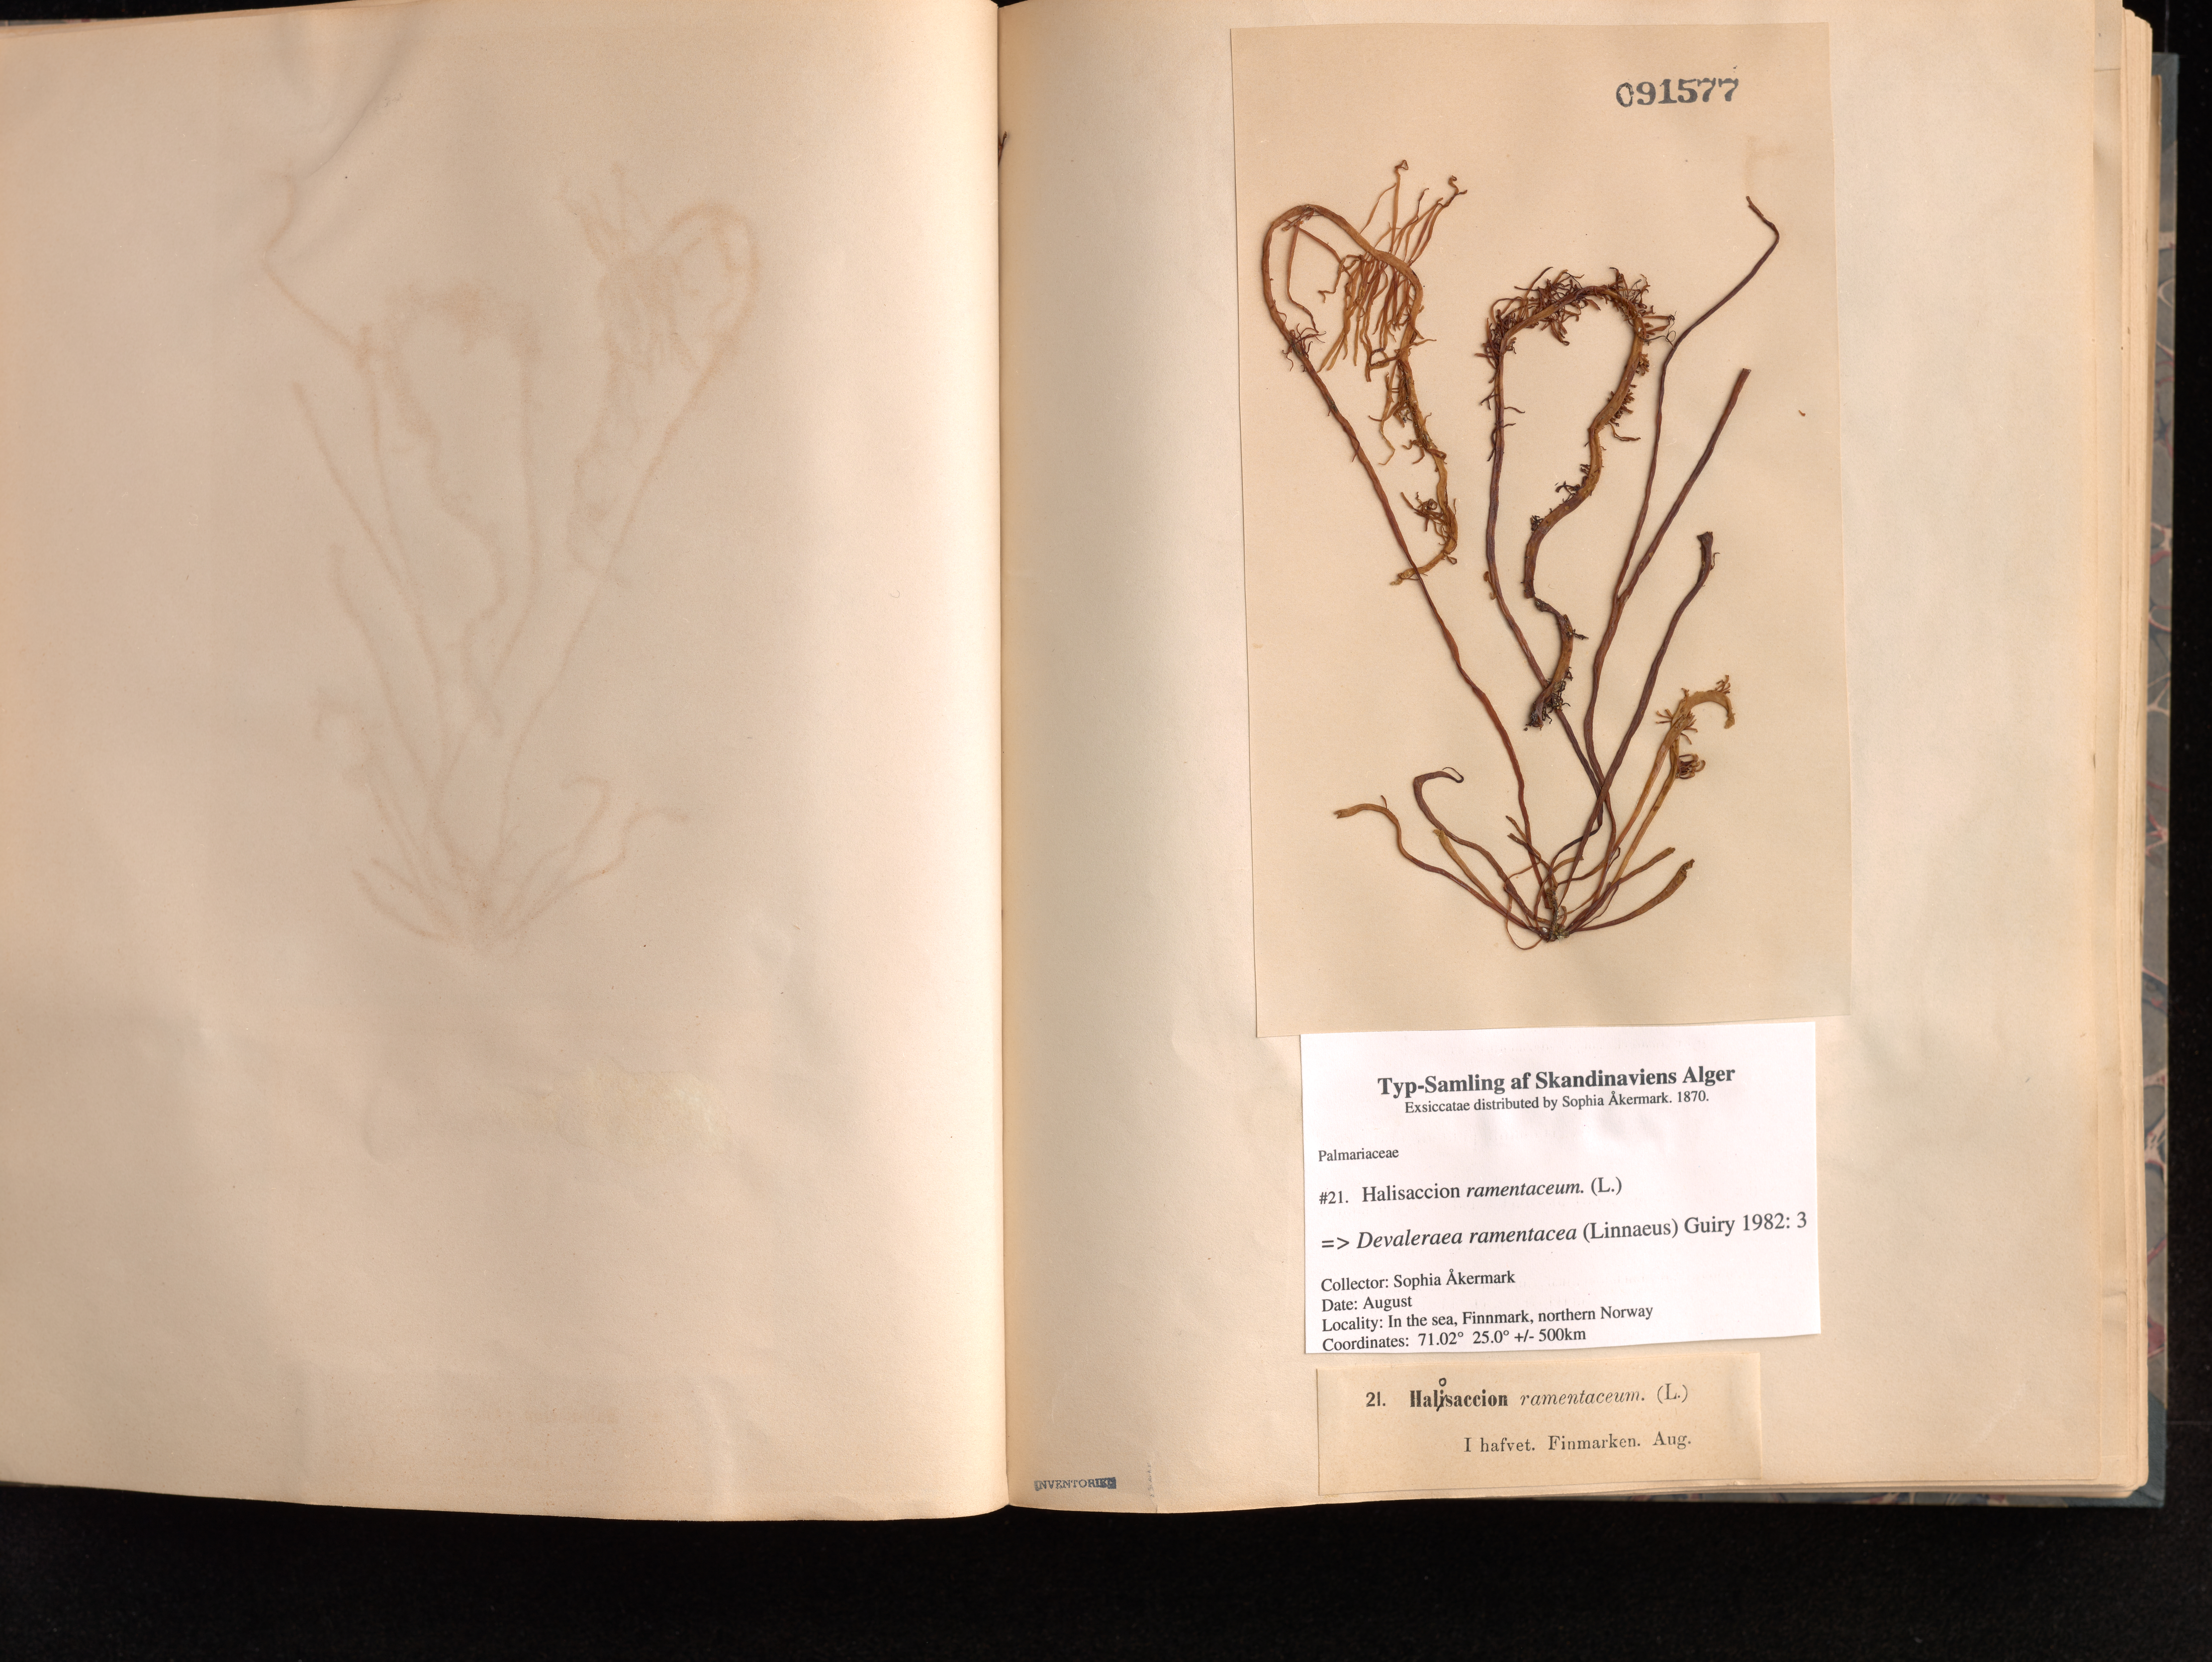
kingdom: Plantae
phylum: Rhodophyta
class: Florideophyceae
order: Palmariales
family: Palmariaceae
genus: Devaleraea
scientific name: Devaleraea ramentacea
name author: (L.) Guiry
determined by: Algae name updating Project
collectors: S. Akermark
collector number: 21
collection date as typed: Aug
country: Norway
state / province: Finnmark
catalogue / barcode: US 91577